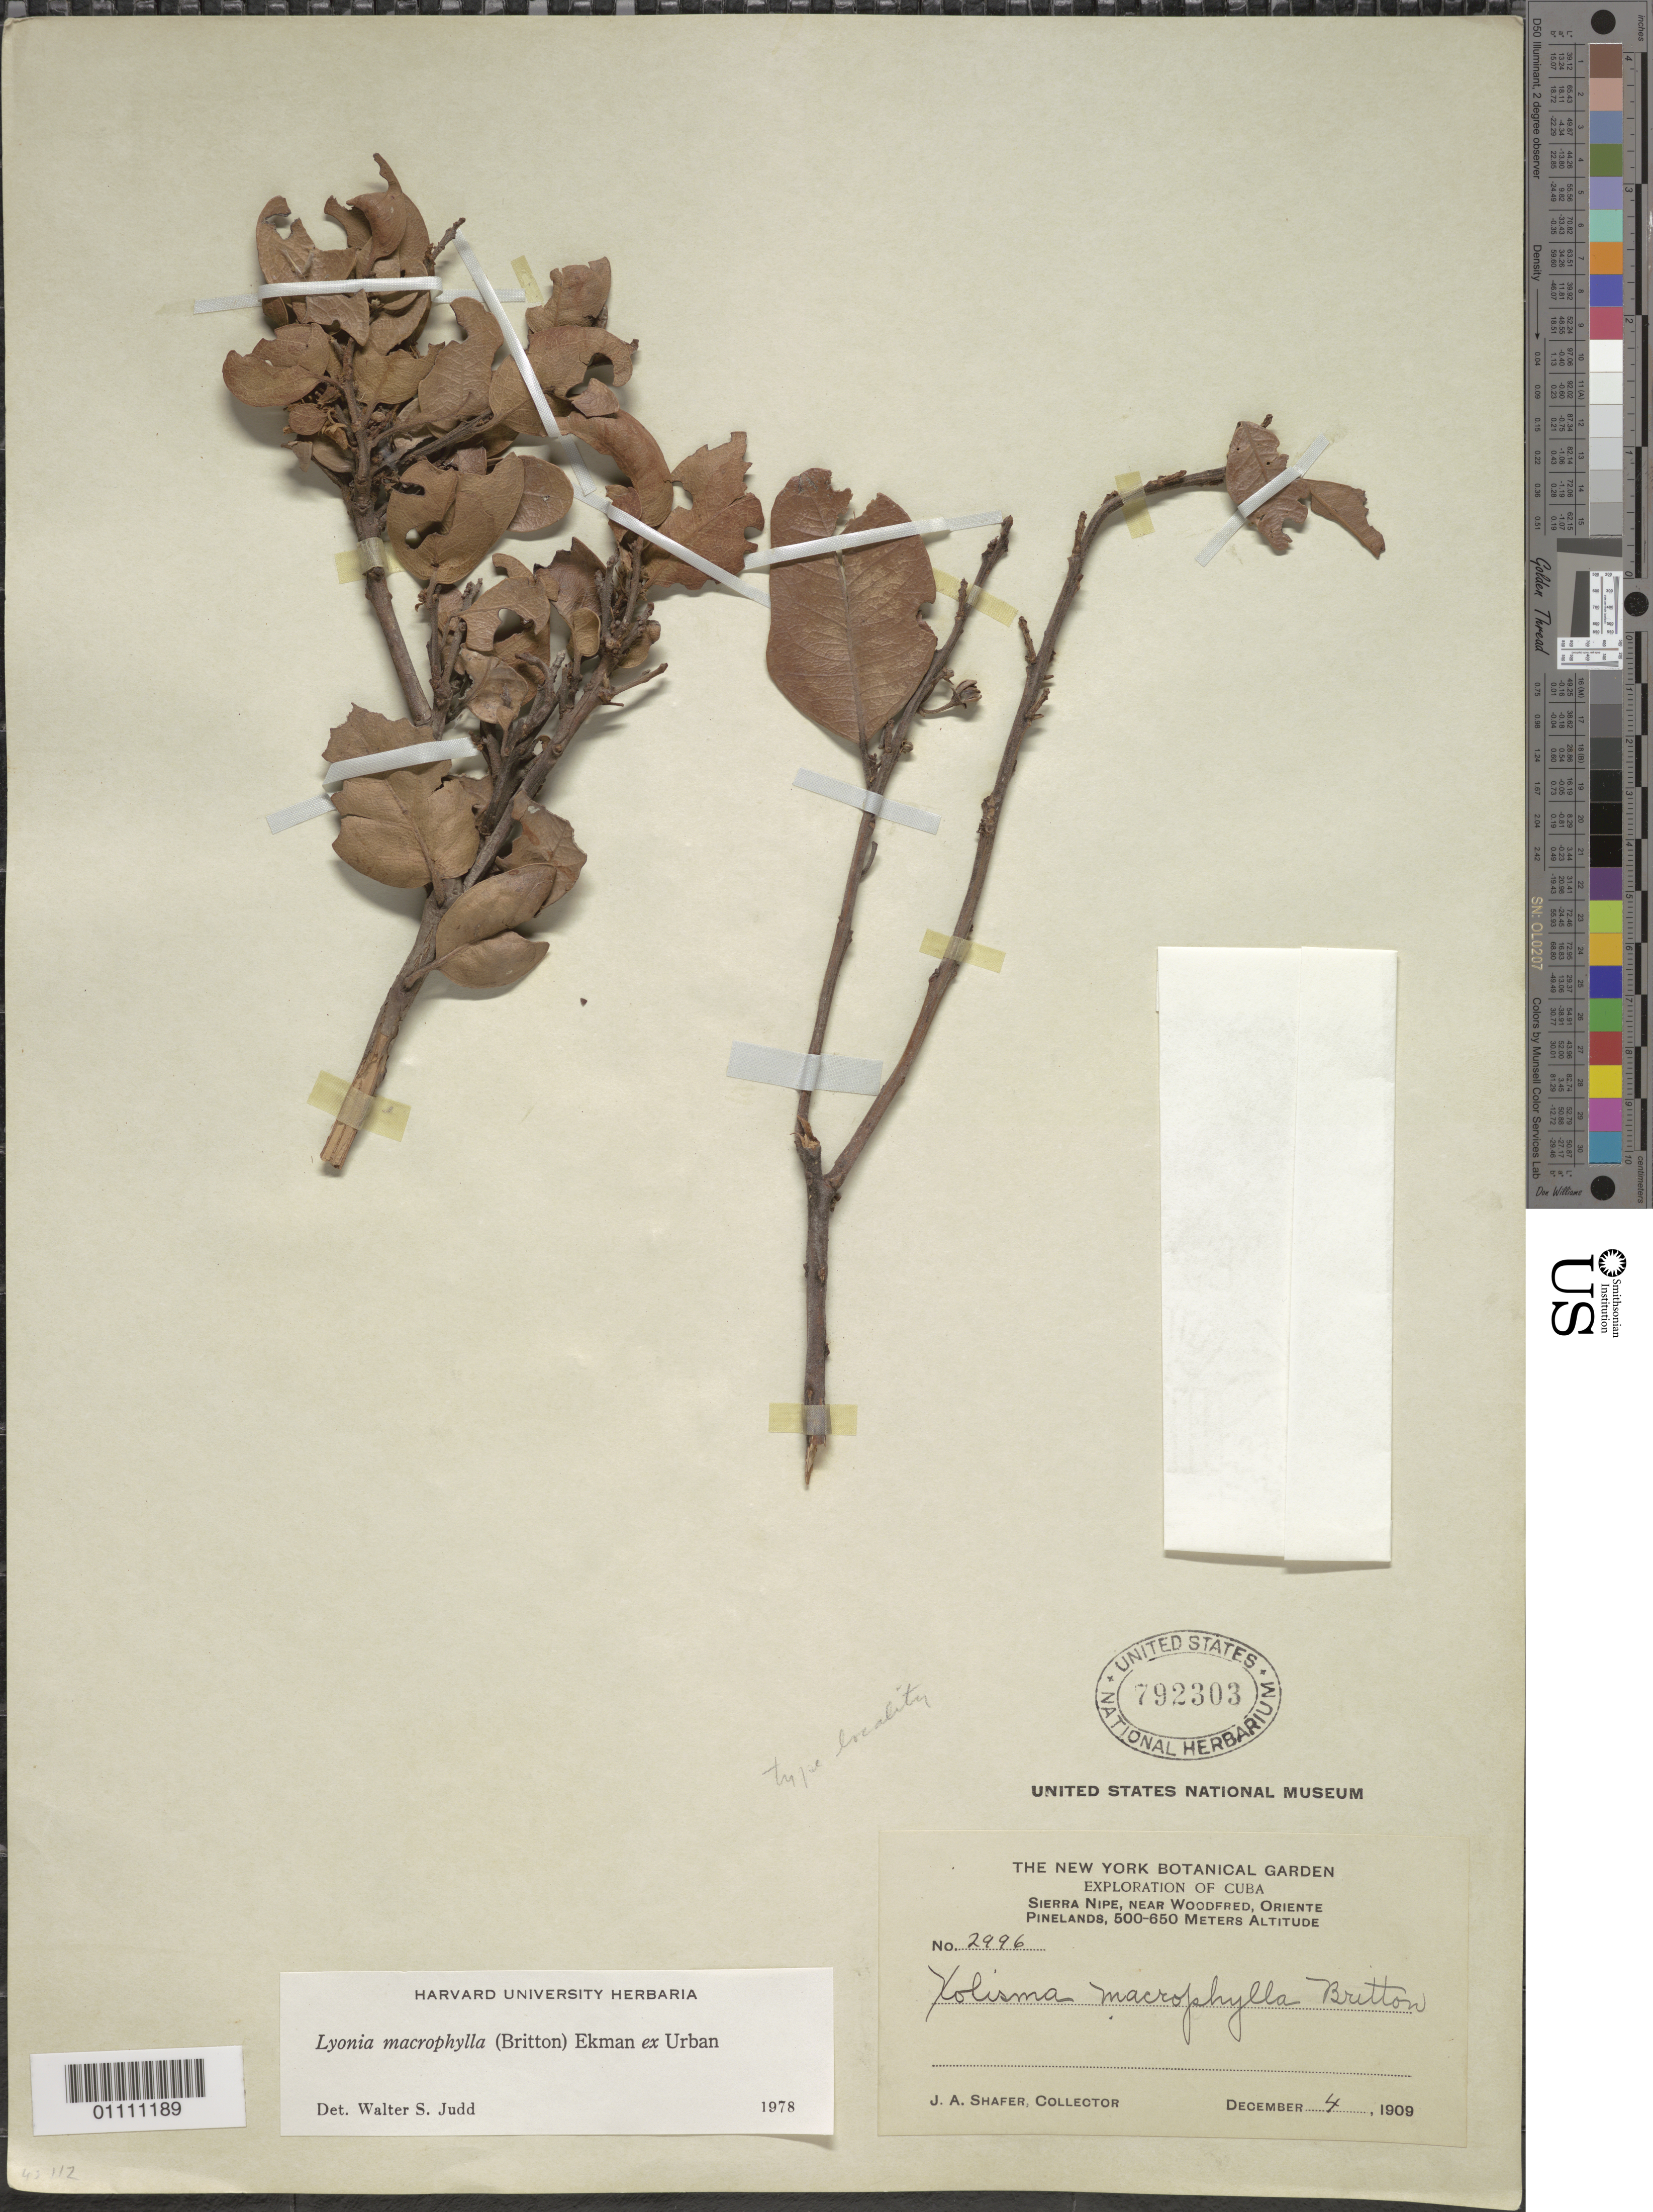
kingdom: Plantae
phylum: Tracheophyta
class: Magnoliopsida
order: Ericales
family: Ericaceae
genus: Lyonia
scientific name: Lyonia macrophylla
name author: (Britton) Ekman ex Urb.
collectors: J. A. Shafer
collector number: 2996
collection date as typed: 04 Dec 1909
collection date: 1909-12-04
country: Cuba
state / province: Holguín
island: Cuba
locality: Sierra Nipe, near woodfred Pinelands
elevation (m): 500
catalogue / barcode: US 792303